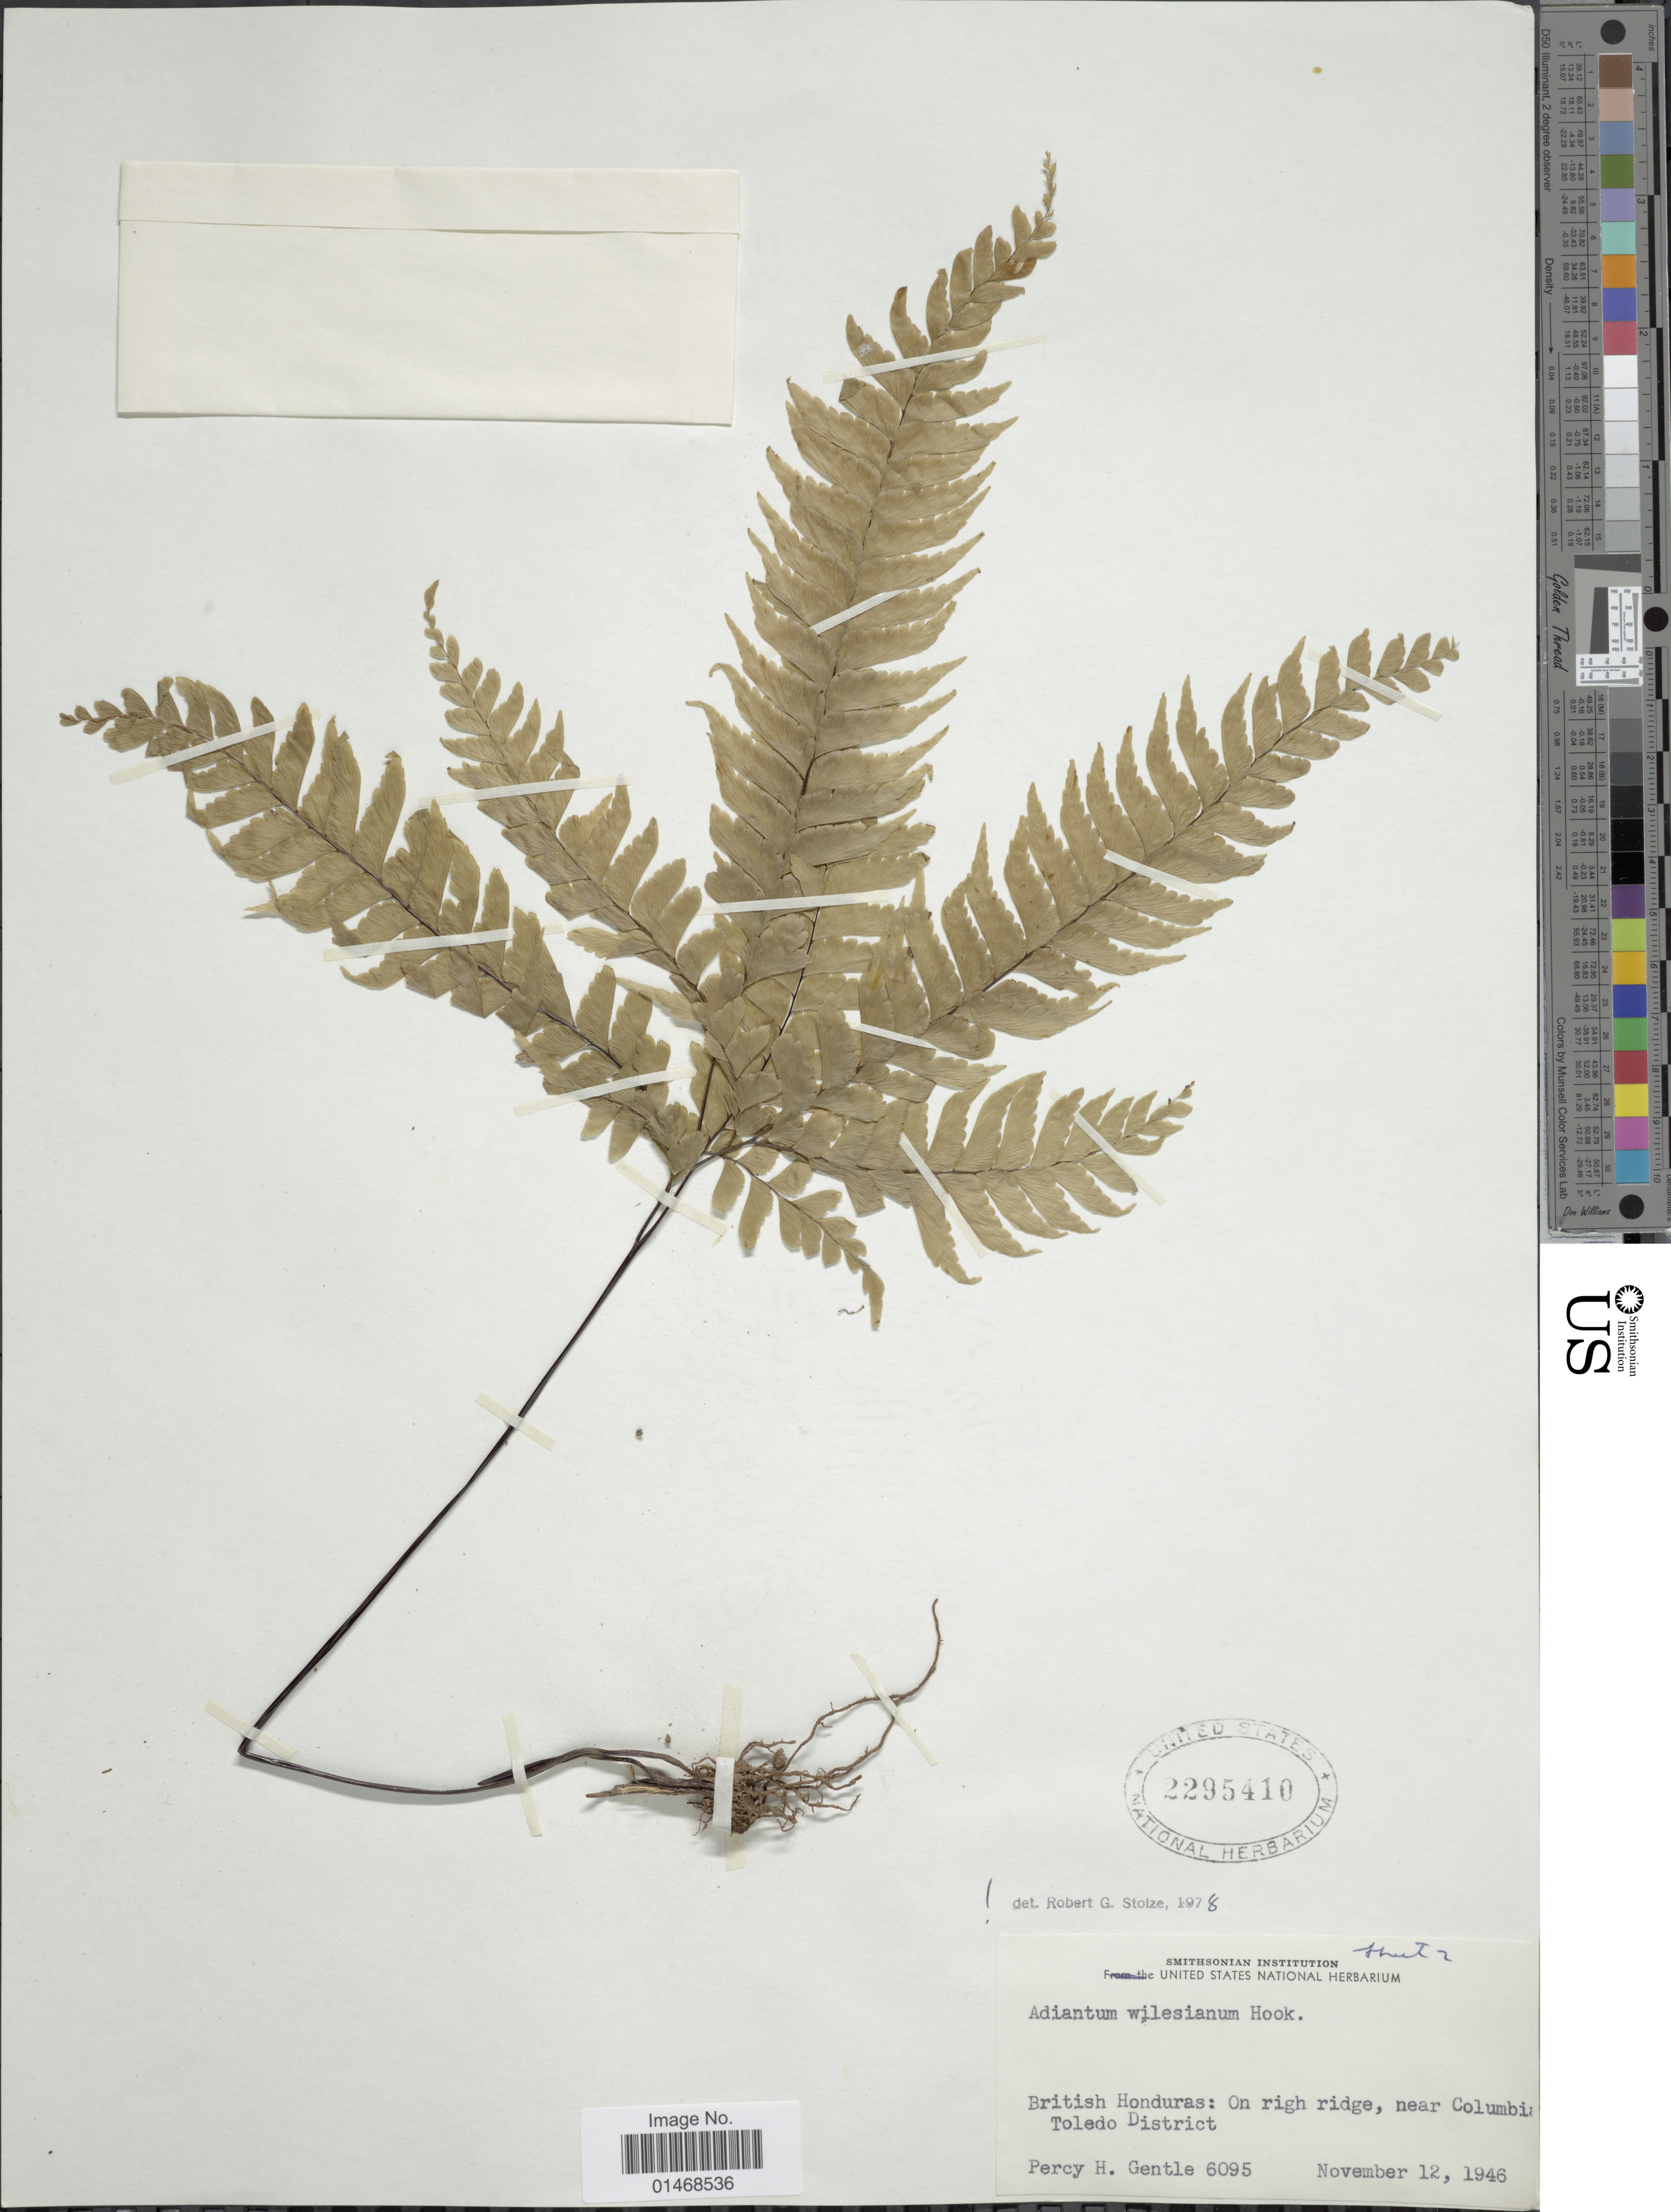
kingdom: Plantae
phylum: Tracheophyta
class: Polypodiopsida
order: Polypodiales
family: Pteridaceae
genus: Adiantum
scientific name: Adiantum wilesianum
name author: Hook.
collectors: P. H. Gentle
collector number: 6095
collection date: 1946-11-12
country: Belize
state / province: Toledo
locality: British Hinduras: On righ ridge, near Columbia, Toledo District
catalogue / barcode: US 2295410